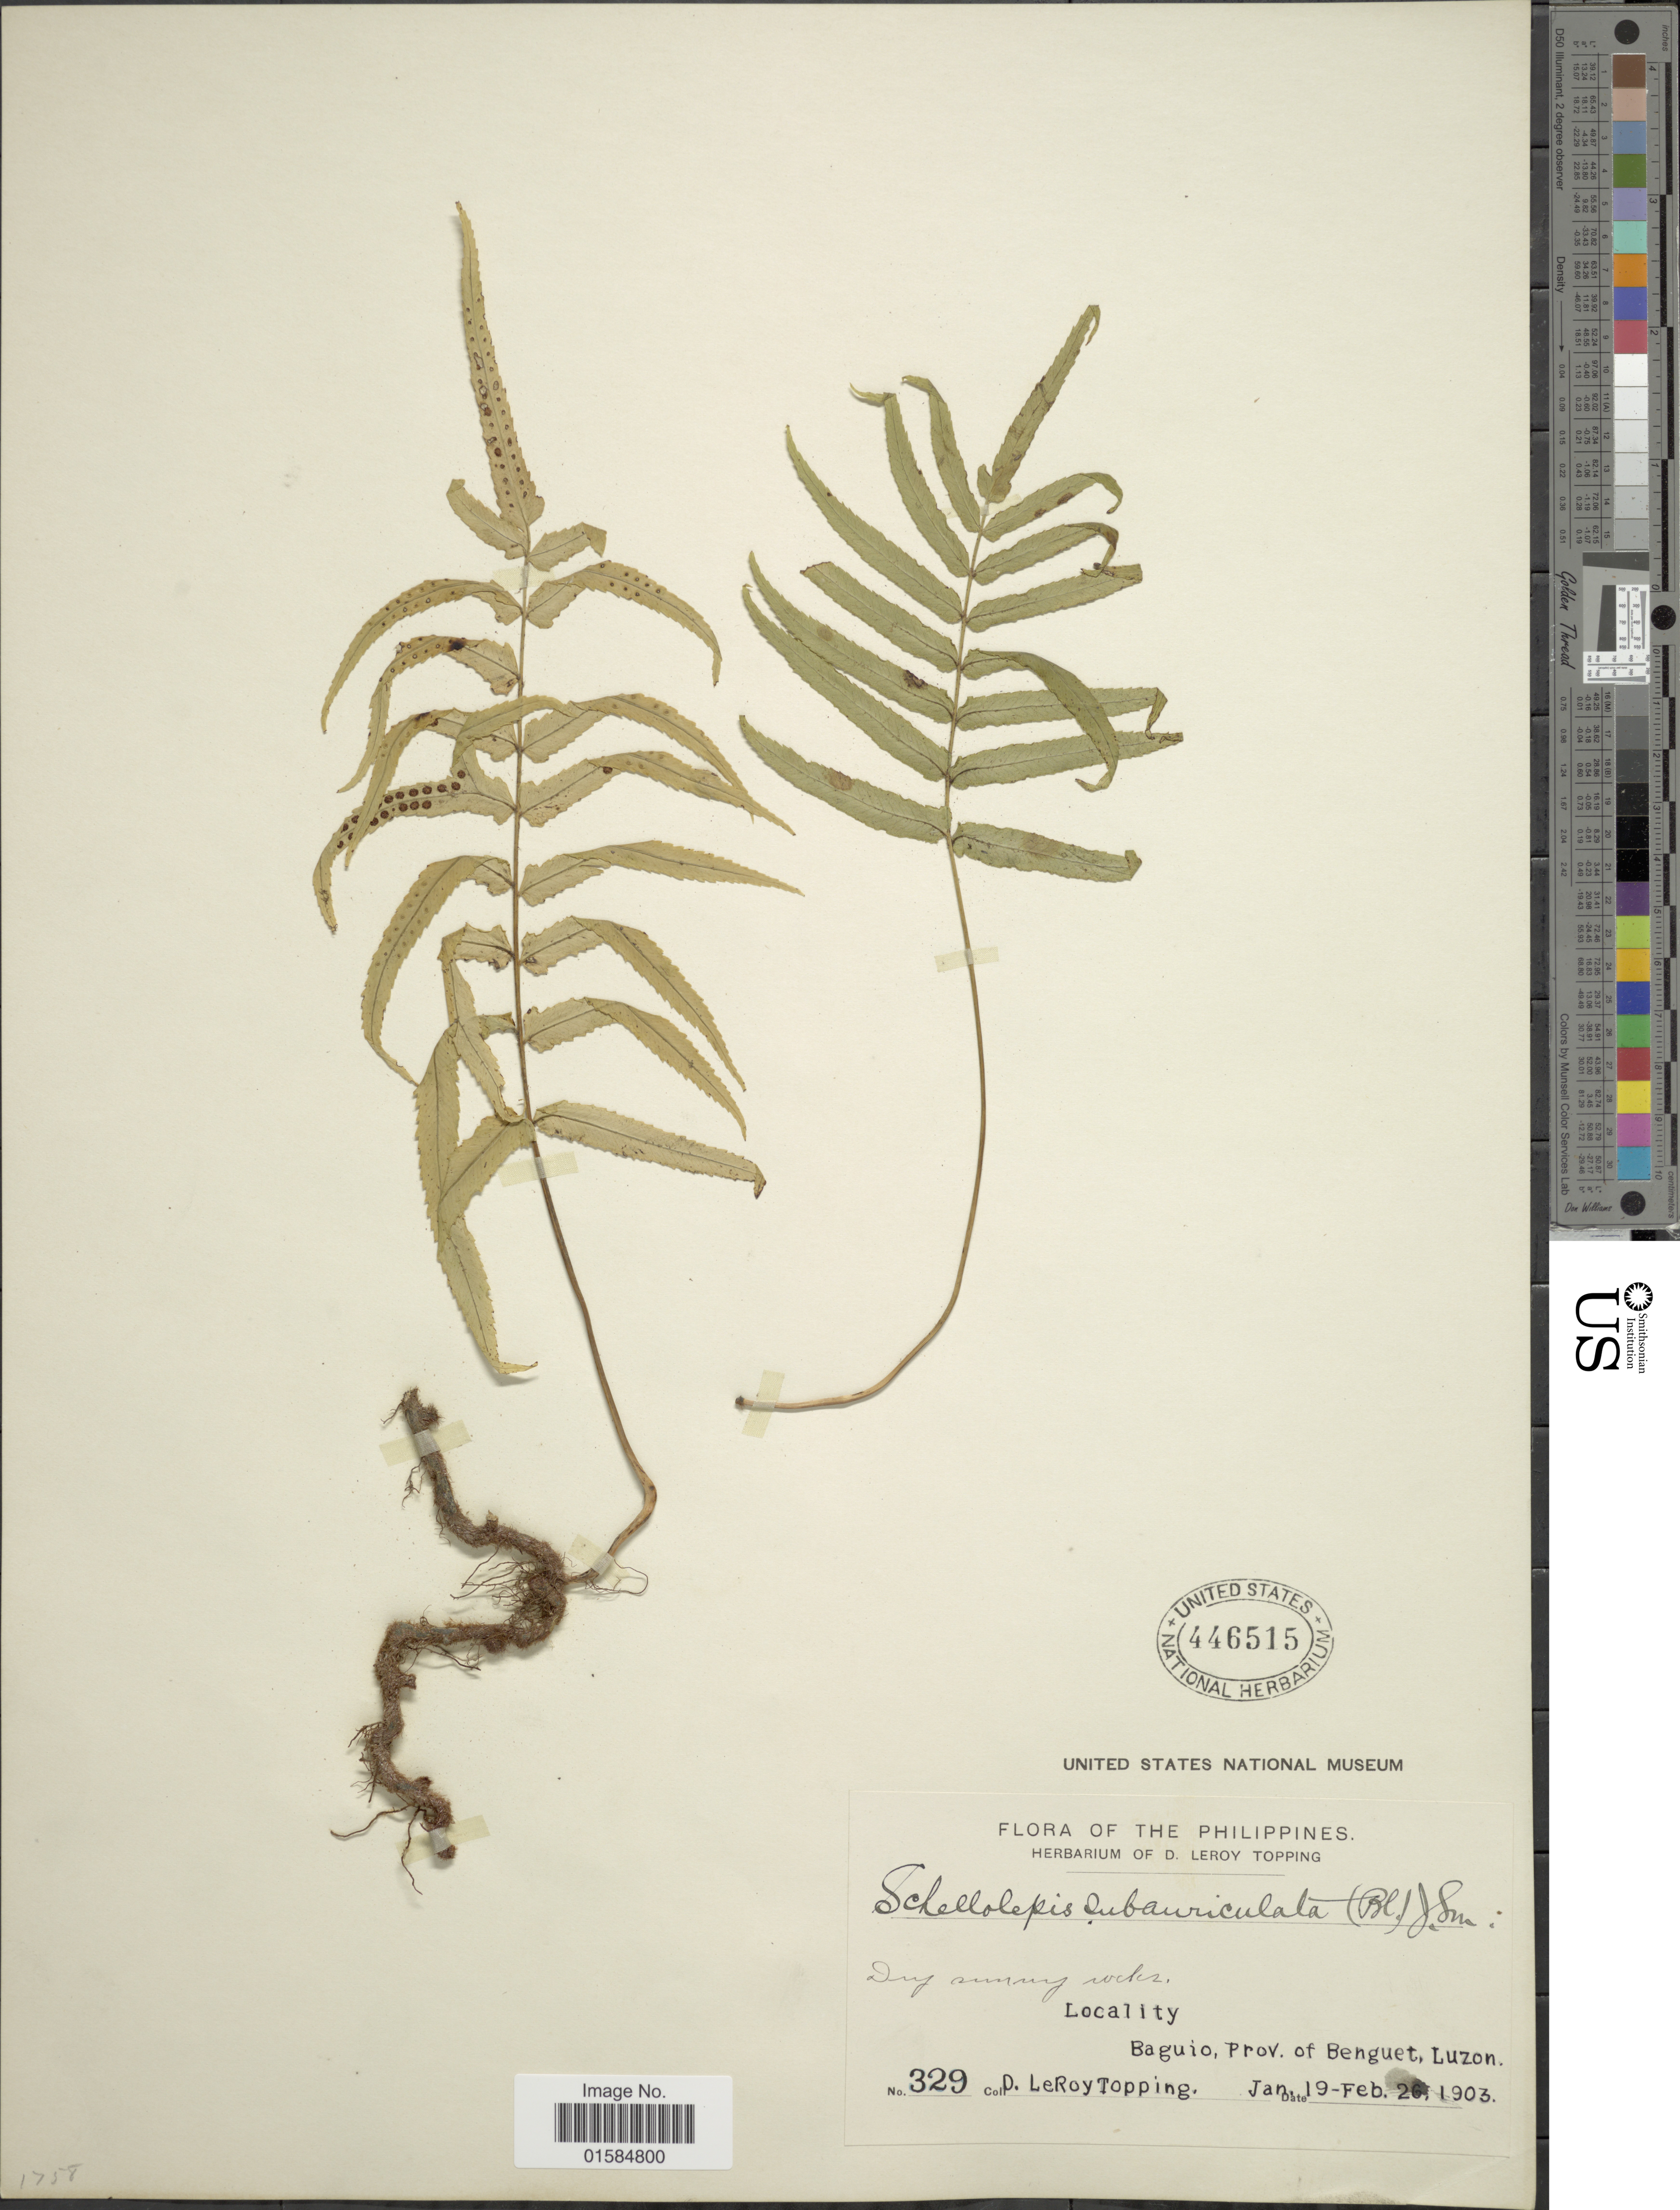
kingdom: Plantae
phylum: Tracheophyta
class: Polypodiopsida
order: Polypodiales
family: Polypodiaceae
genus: Goniophlebium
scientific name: Goniophlebium benguetense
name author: (Copel.) Copel.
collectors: D. L. Topping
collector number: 329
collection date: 1903-01-19/1903-02-26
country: Philippines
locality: Baguio, prov. of Benguet, Luzon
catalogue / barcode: US 446515